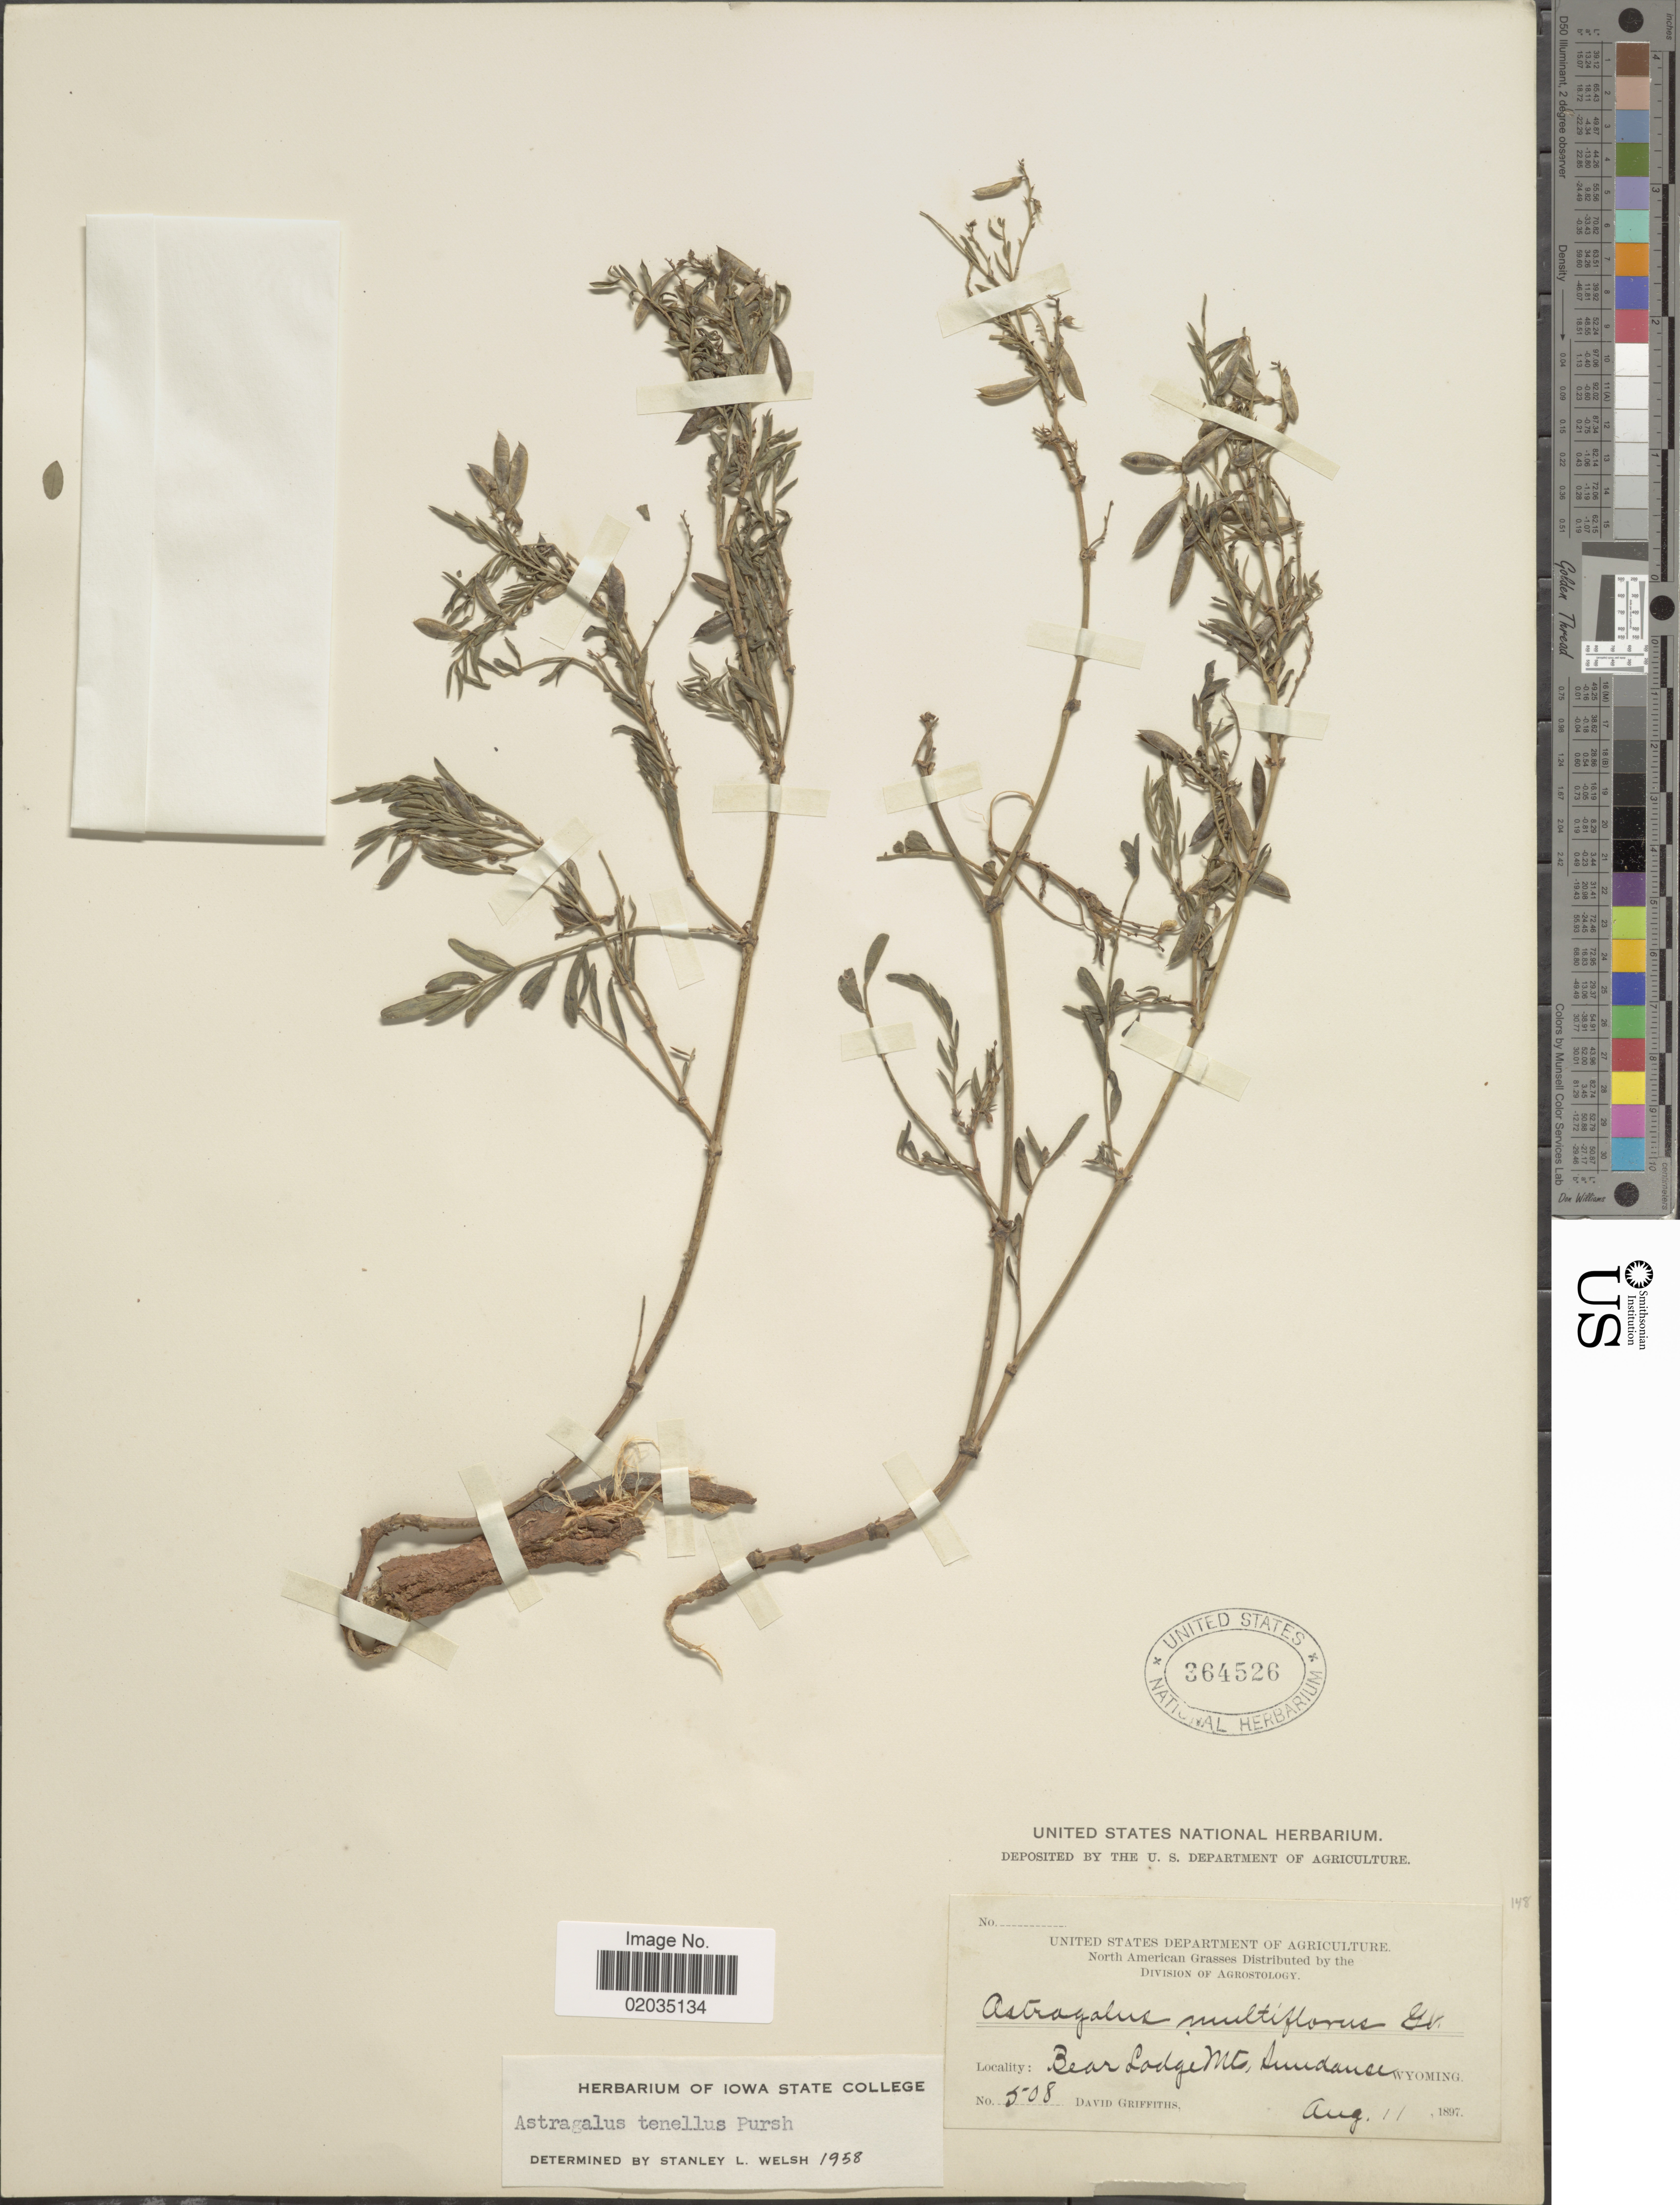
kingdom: Plantae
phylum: Tracheophyta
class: Magnoliopsida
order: Fabales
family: Fabaceae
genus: Astragalus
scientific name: Astragalus tenellus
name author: Pursh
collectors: D. Griffiths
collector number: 508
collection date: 1897-08-11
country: United States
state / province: Wyoming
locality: Bear Lodge Mts, Sundance.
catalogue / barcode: US 364526